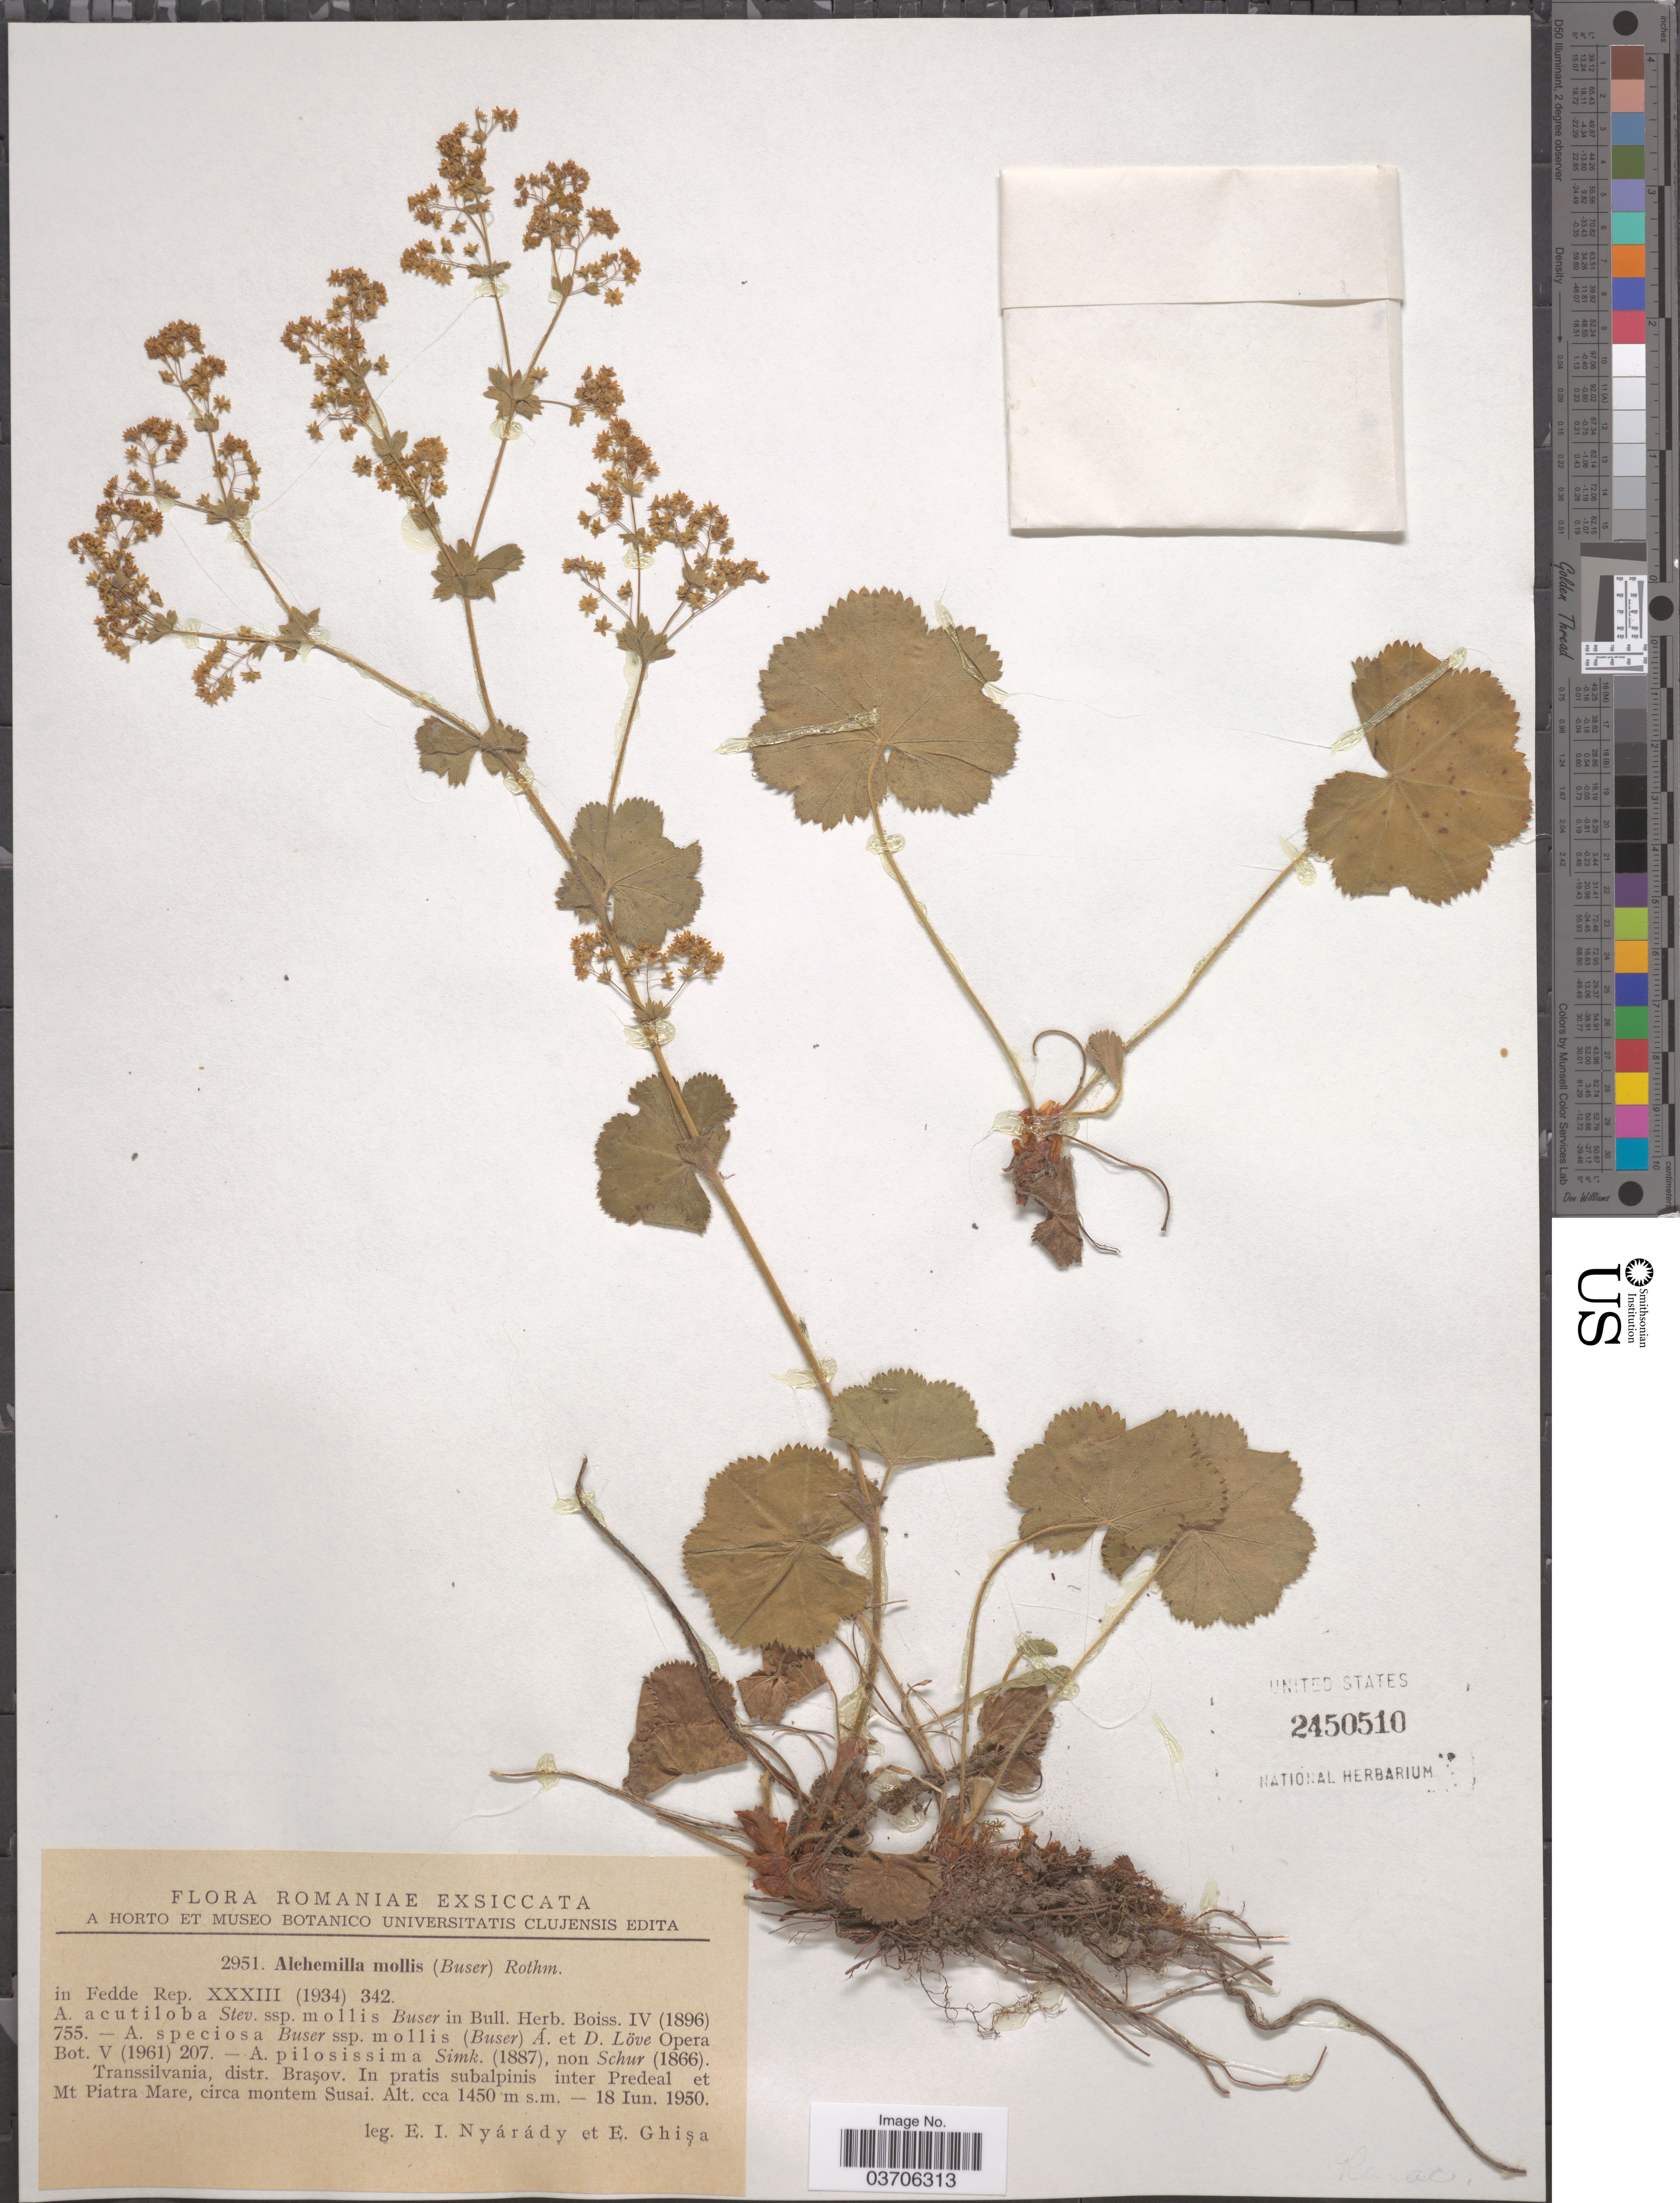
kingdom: Plantae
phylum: Tracheophyta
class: Magnoliopsida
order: Rosales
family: Rosaceae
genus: Alchemilla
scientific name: Alchemilla mollis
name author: (Buser) Rothm.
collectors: E. Nyárády & E. Ghisa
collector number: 2951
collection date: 1950-06-18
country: Romania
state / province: Brasov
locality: Transsilvania, distr. Braşov. In pratis subalpinis inter Predeal et Mt Piatra Mare, circa montem Susai.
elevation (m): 1450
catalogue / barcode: US 2450510